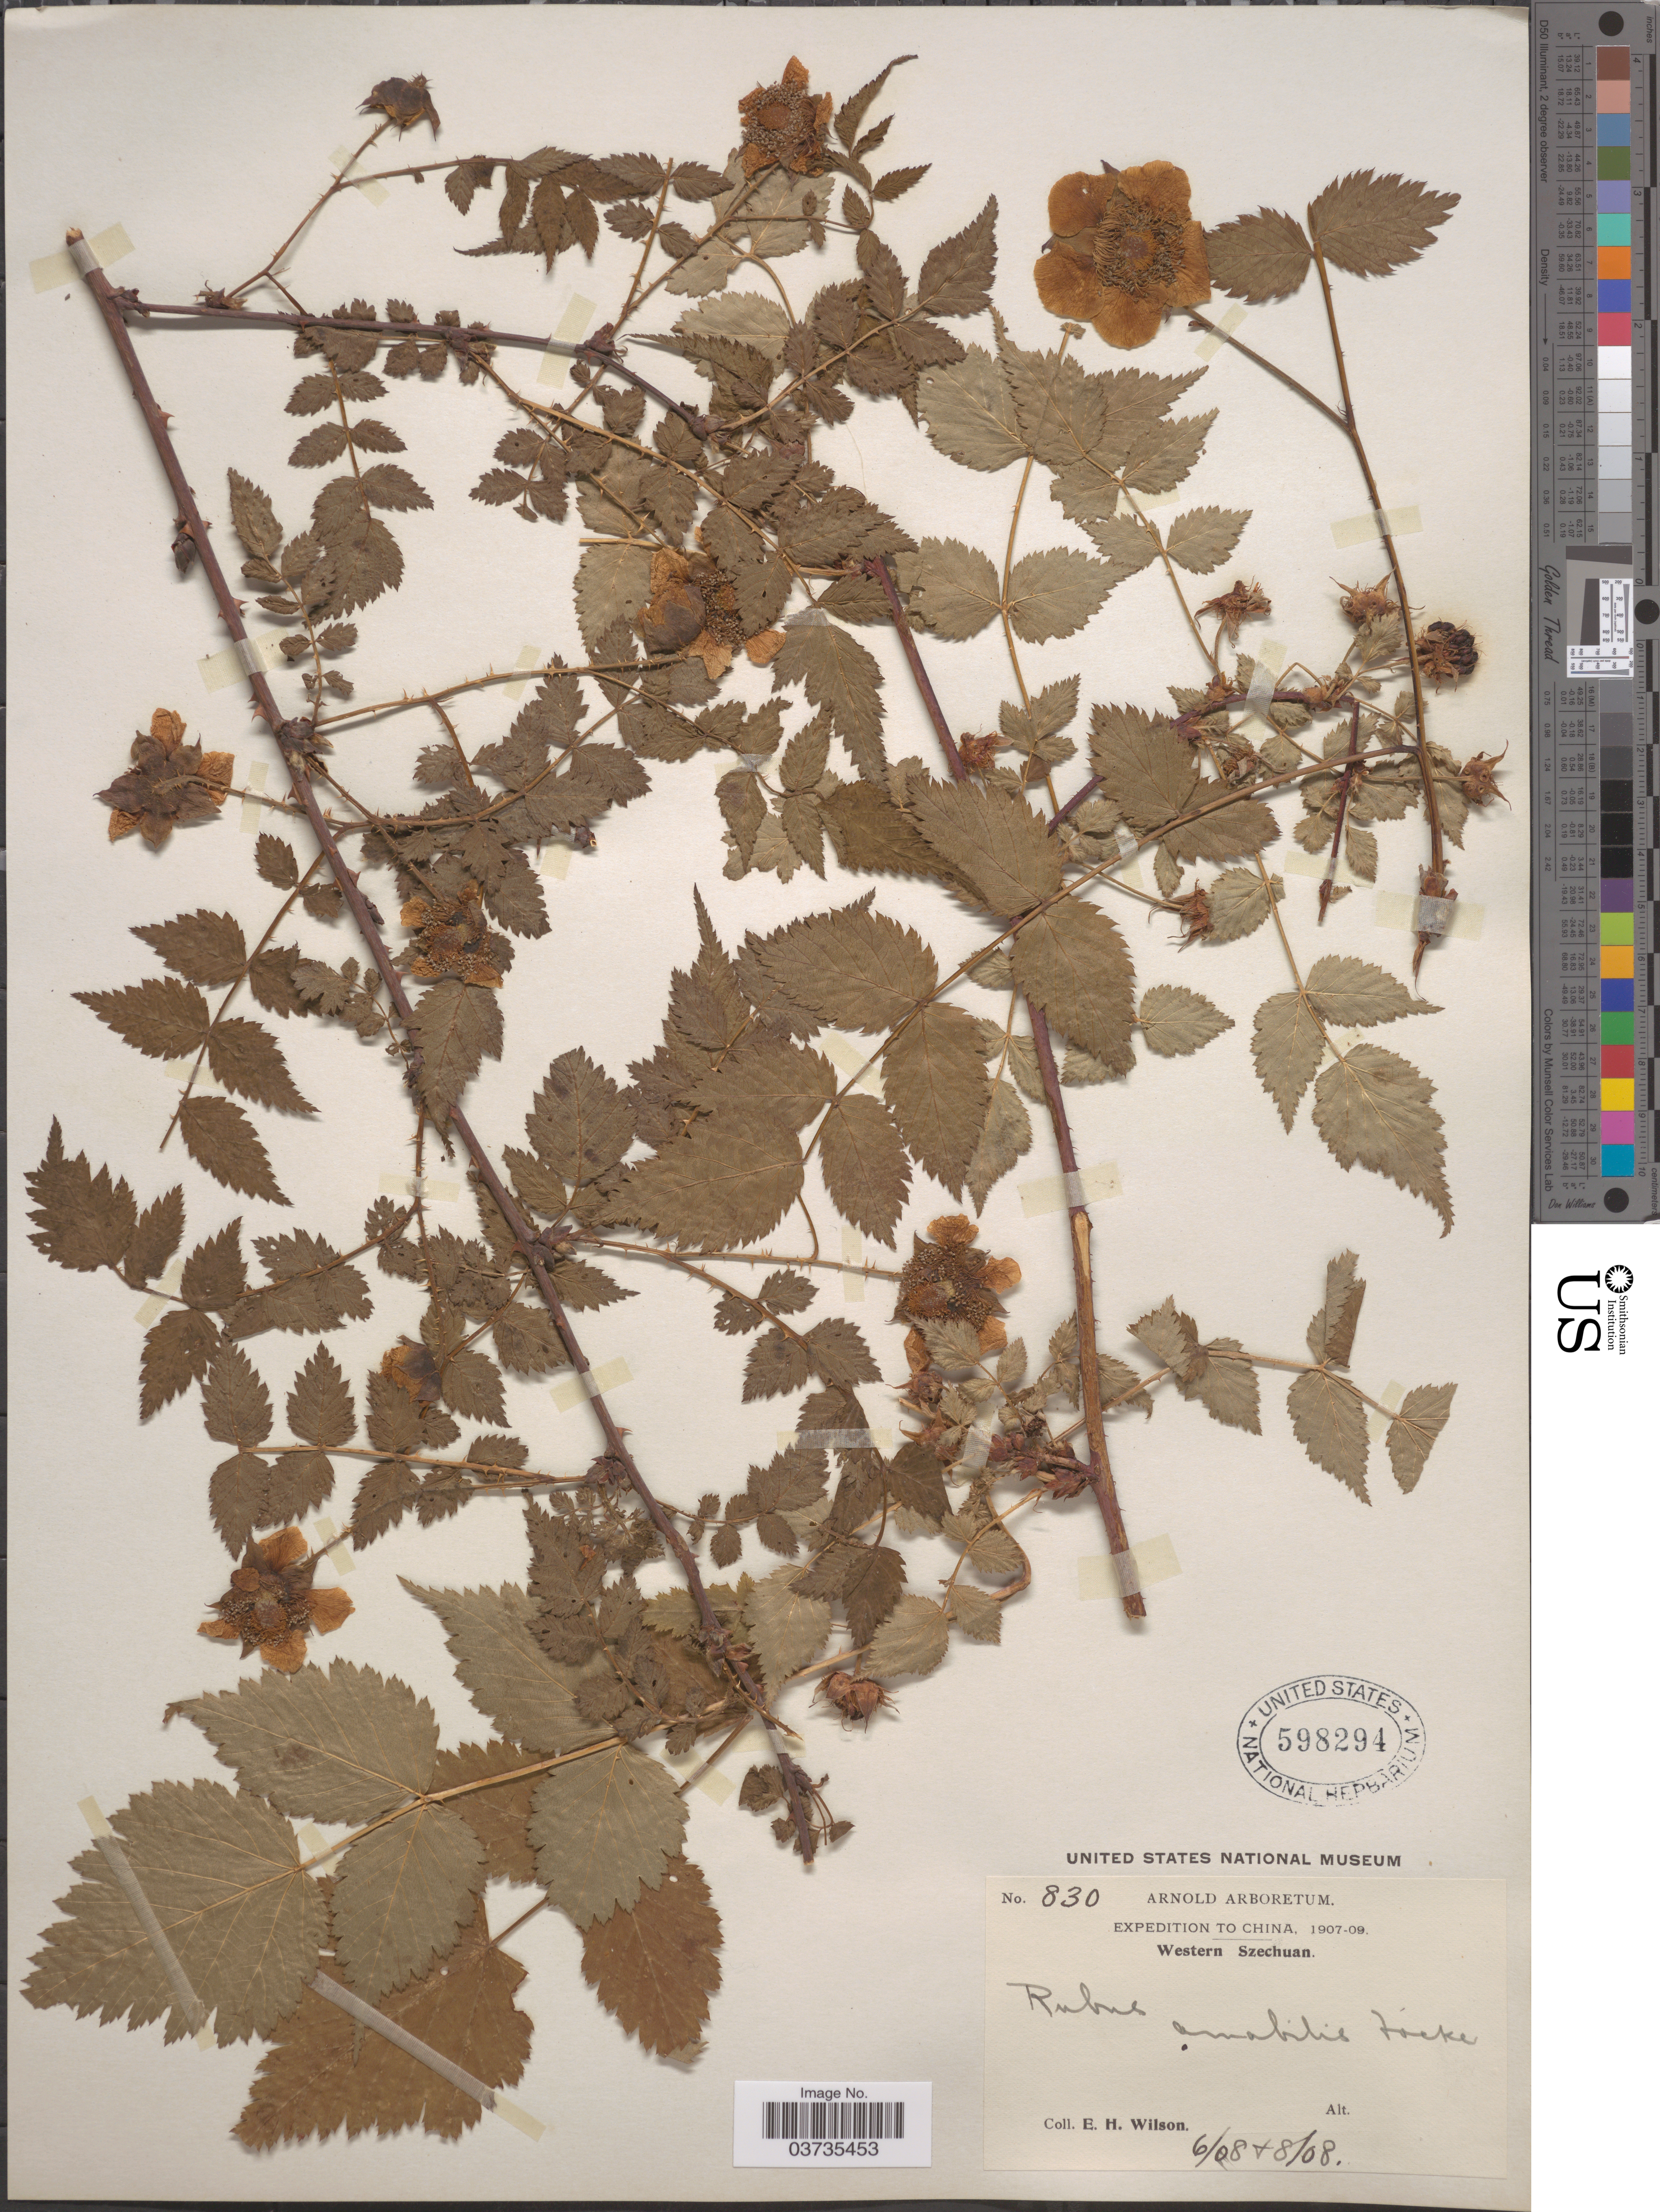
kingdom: Plantae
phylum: Tracheophyta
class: Magnoliopsida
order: Rosales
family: Rosaceae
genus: Rubus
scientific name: Rubus amabilis Blanch., nom. illeg.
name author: Blanch.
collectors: E. Wilson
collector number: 830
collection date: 1908-06/1908-08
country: China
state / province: Sichuan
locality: Western Szechuan.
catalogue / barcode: US 598294